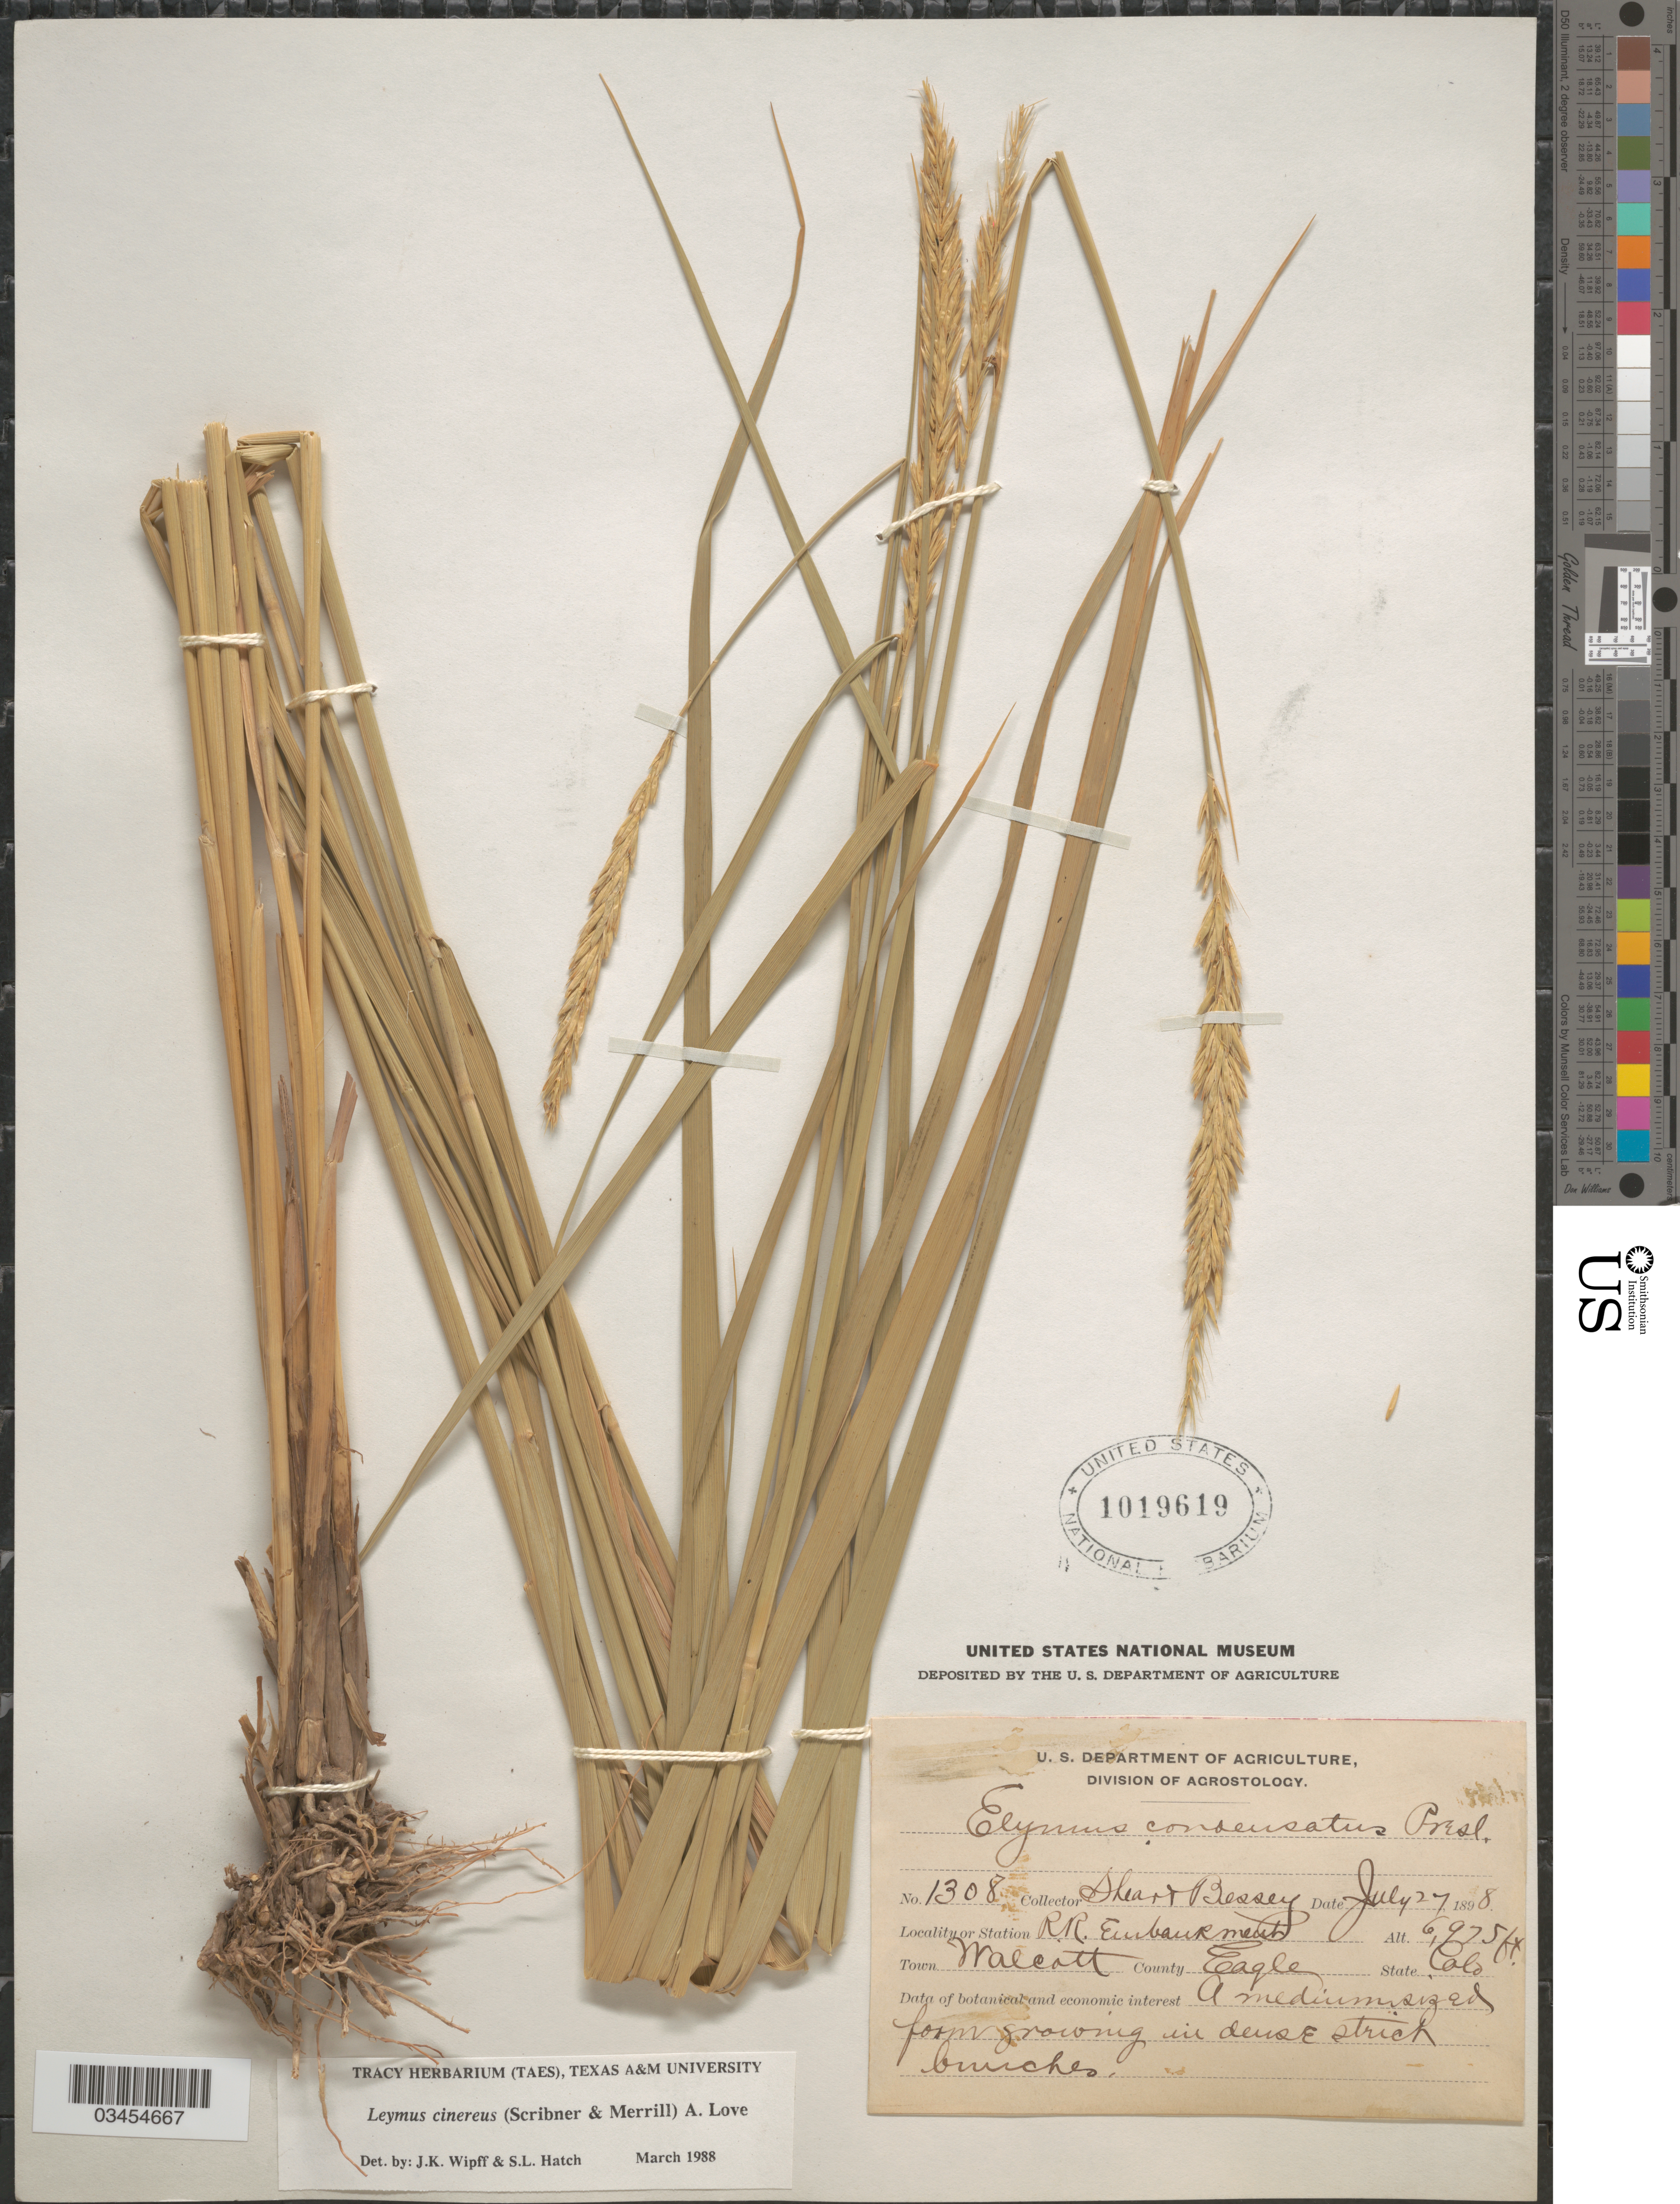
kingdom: Plantae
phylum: Tracheophyta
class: Liliopsida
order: Poales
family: Poaceae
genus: Leymus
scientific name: Leymus cinereus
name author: (Scribn. & Merr.) Á. Löve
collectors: -- Shear & -. Bessey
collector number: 1308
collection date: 1898-07-27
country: United States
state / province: Colorado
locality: R.R. Embankment. Town Walcott. County Eagle.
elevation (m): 2126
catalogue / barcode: US 1019619